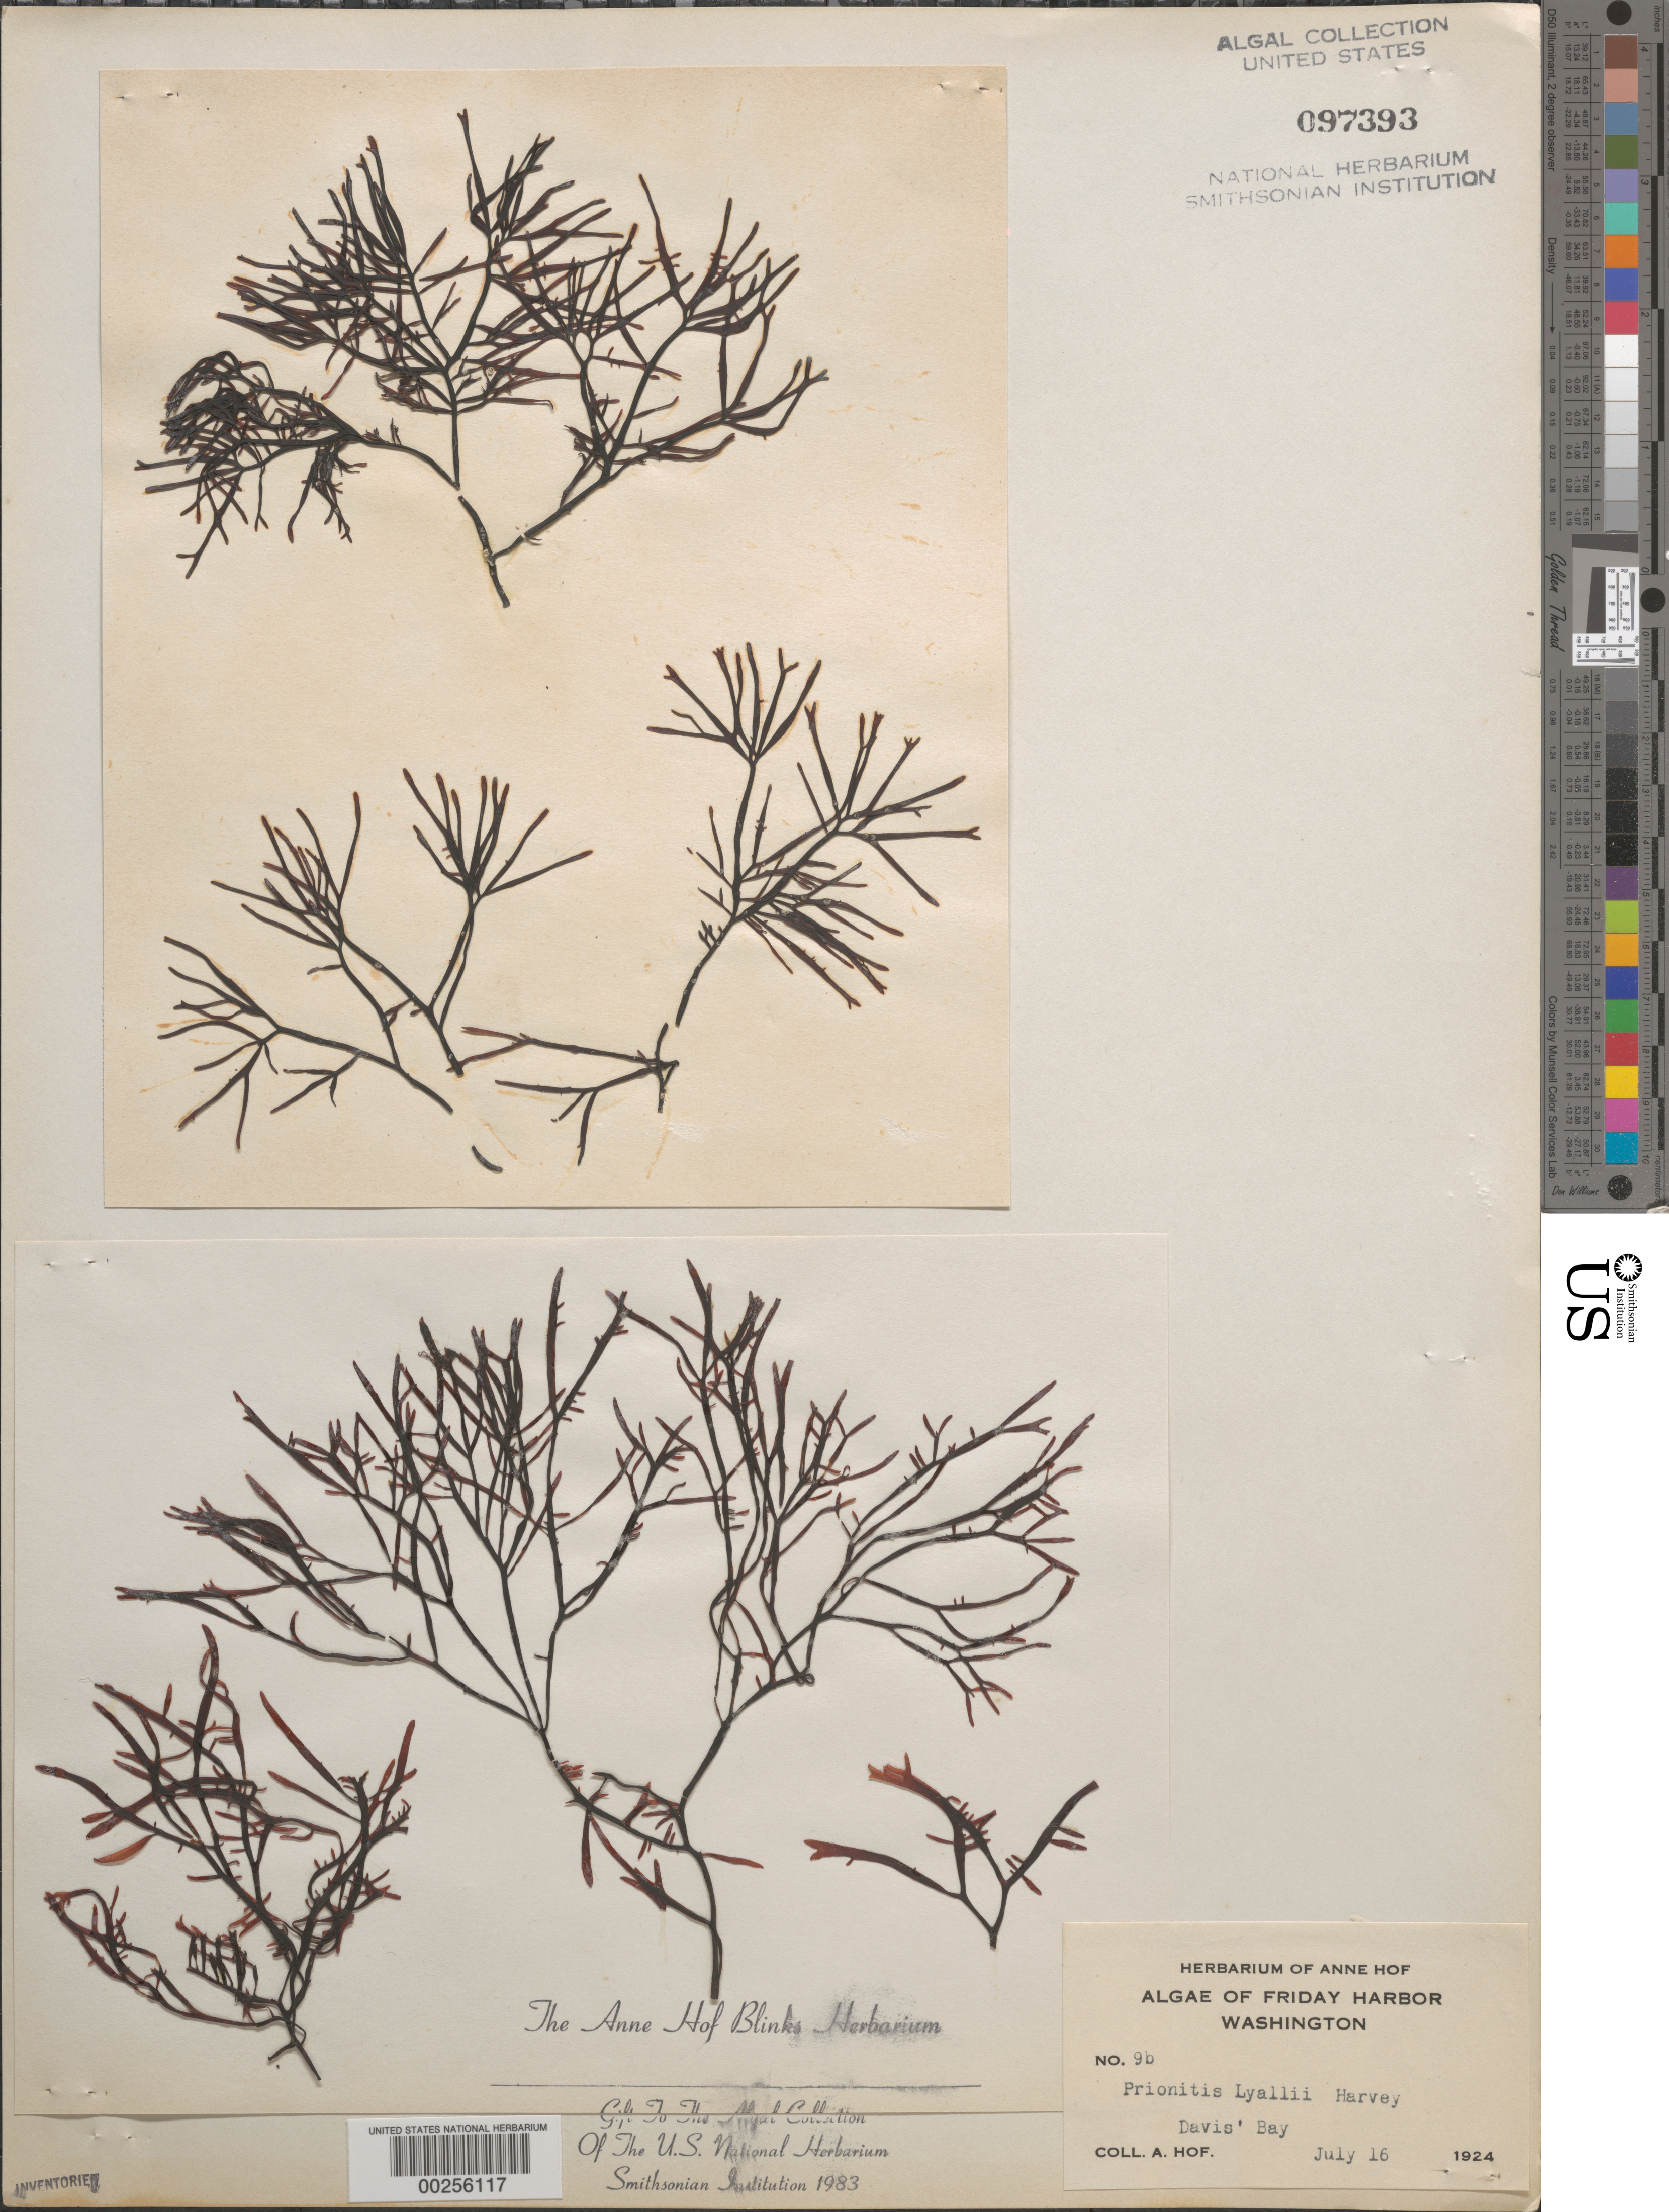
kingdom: Plantae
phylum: Rhodophyta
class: Florideophyceae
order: Cryptonemiales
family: Cryptonemiaceae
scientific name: Prionitis sternbergii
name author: (C. Agardh) J. Agardh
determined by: Algae name updating Project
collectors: A. Blinks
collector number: AHB 9b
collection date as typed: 16 Jul 1924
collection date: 1924-07-16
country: United States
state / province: Washington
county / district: San Juan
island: San Juan Island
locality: Davis Bay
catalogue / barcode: US 97393